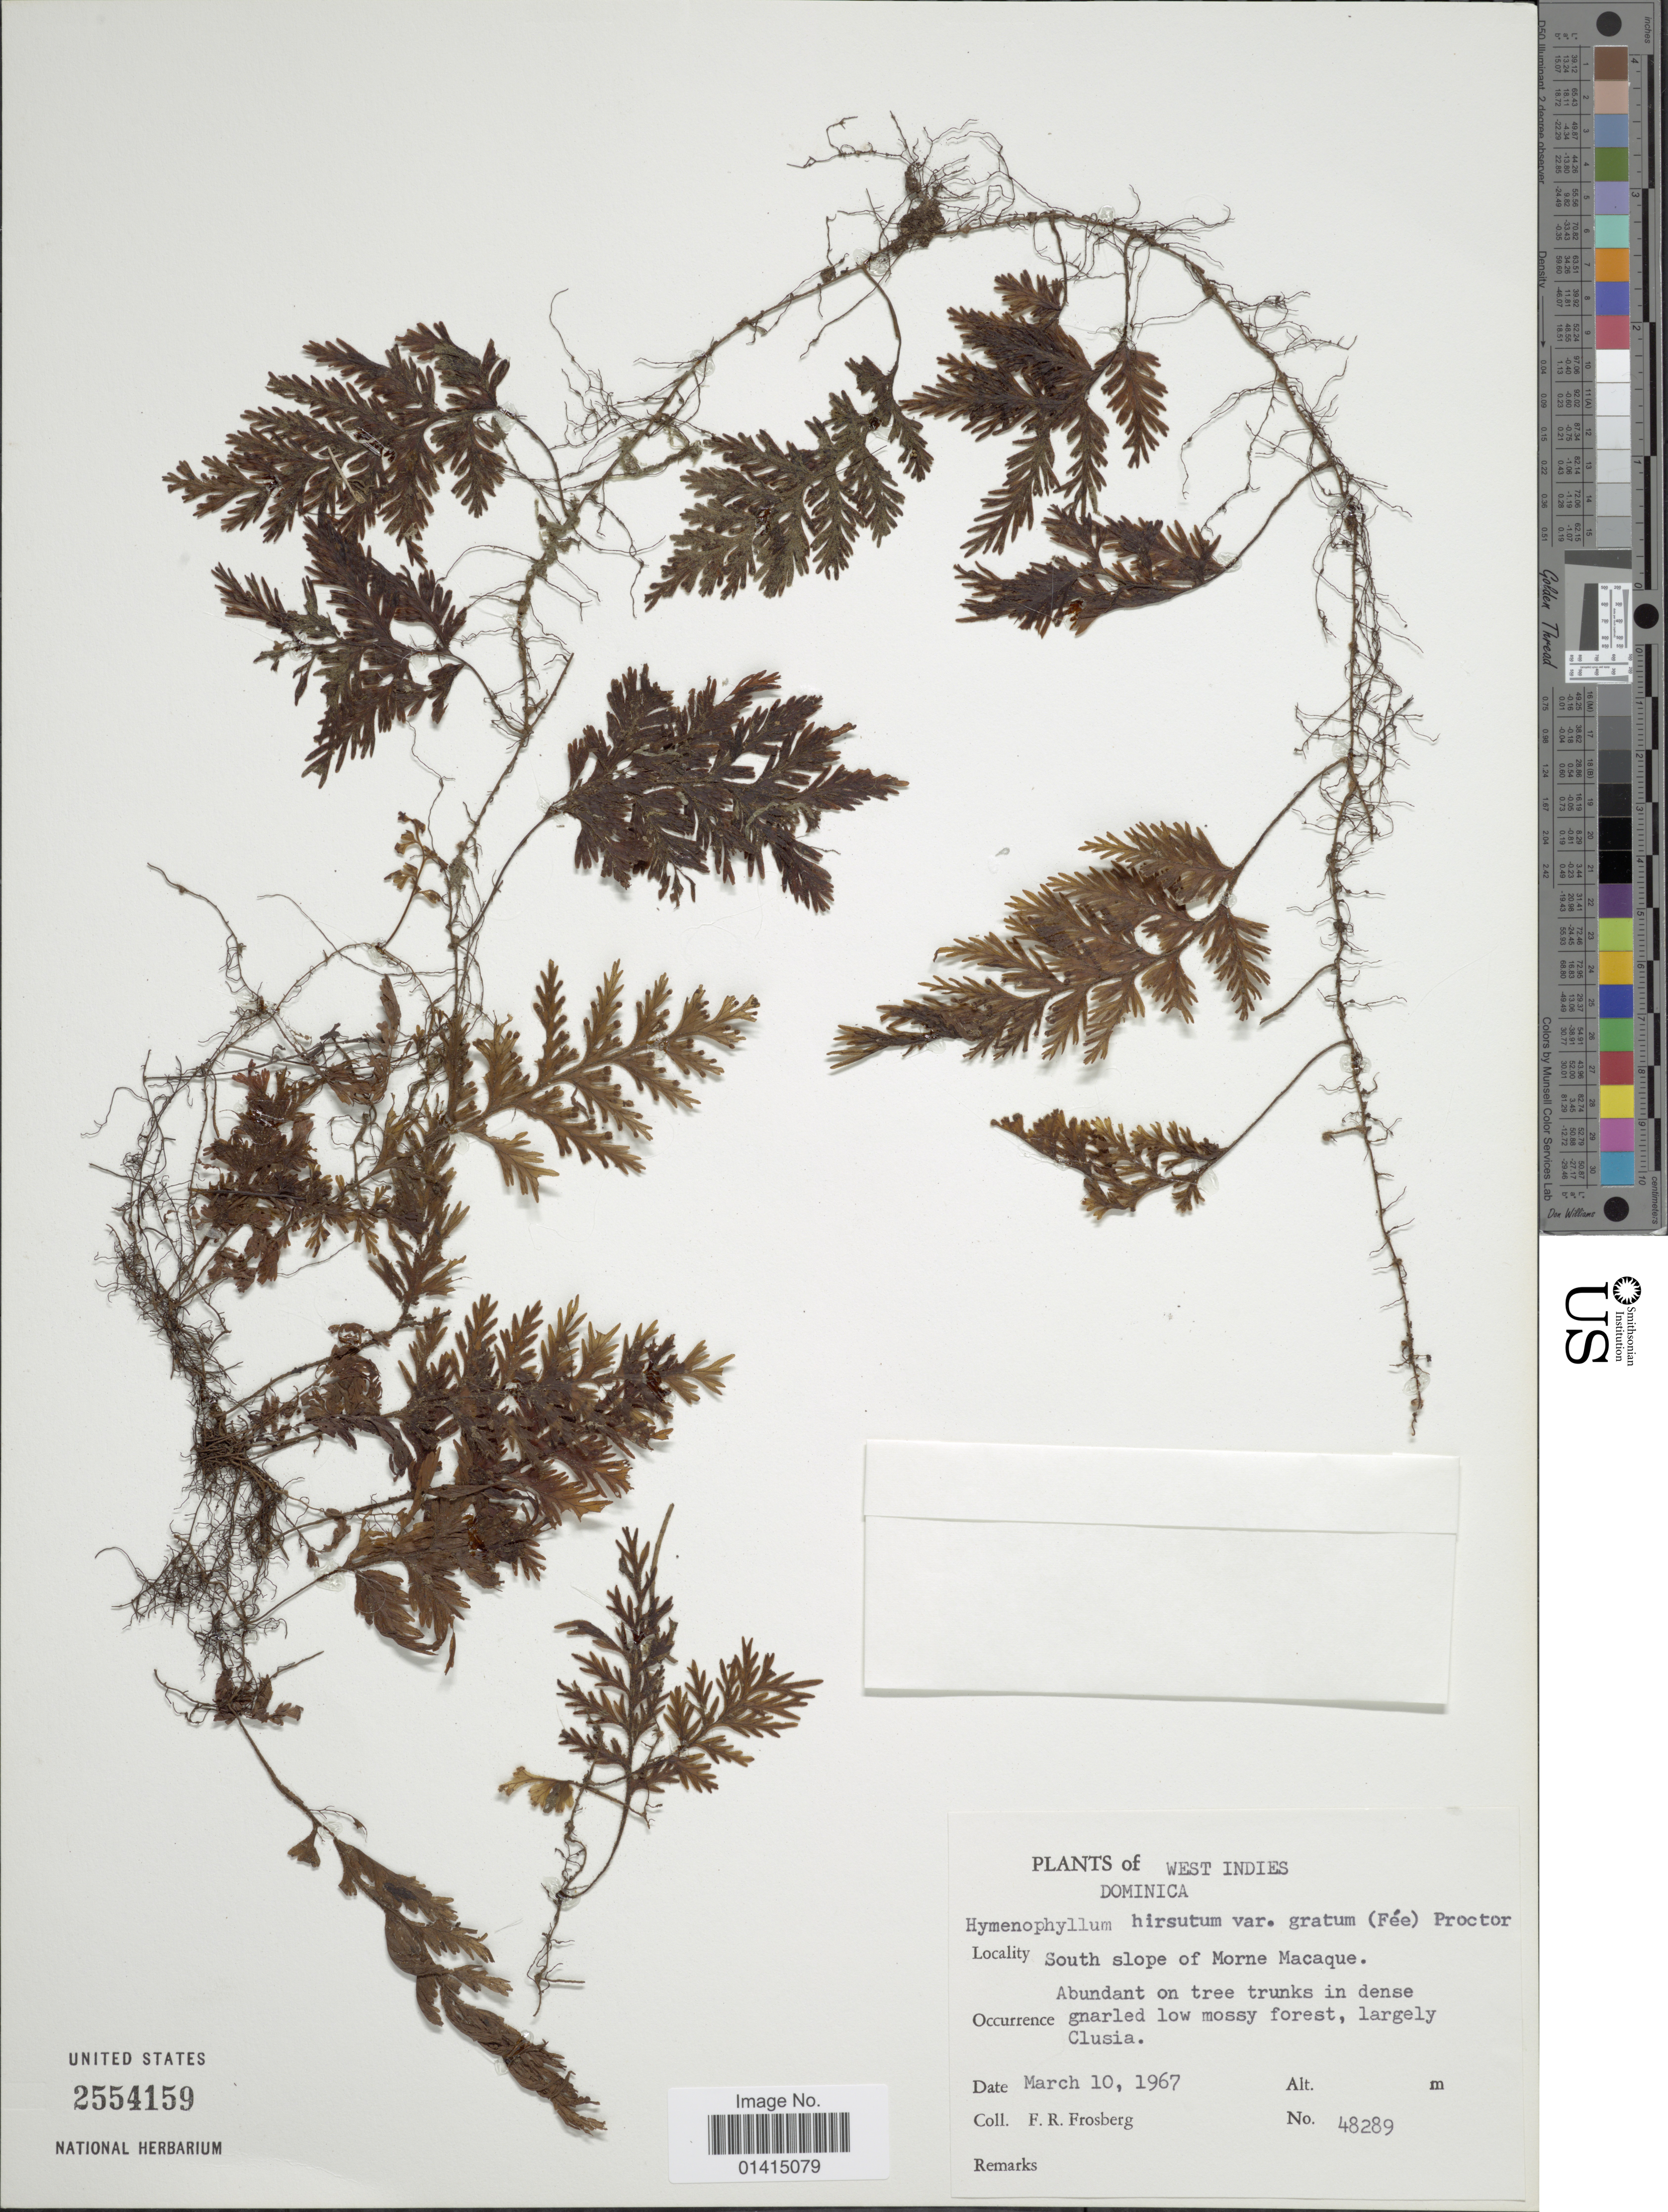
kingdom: Plantae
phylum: Tracheophyta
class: Polypodiopsida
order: Hymenophyllales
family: Hymenophyllaceae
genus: Hymenophyllum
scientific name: Hymenophyllum hirtellum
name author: Sw. in Schrad.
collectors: F. R. Fosberg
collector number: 48289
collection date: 1967-03-10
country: Dominica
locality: West Indies, Dominica, South slope of Morne Macaque, abundant on tree trunks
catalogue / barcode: US 2554159